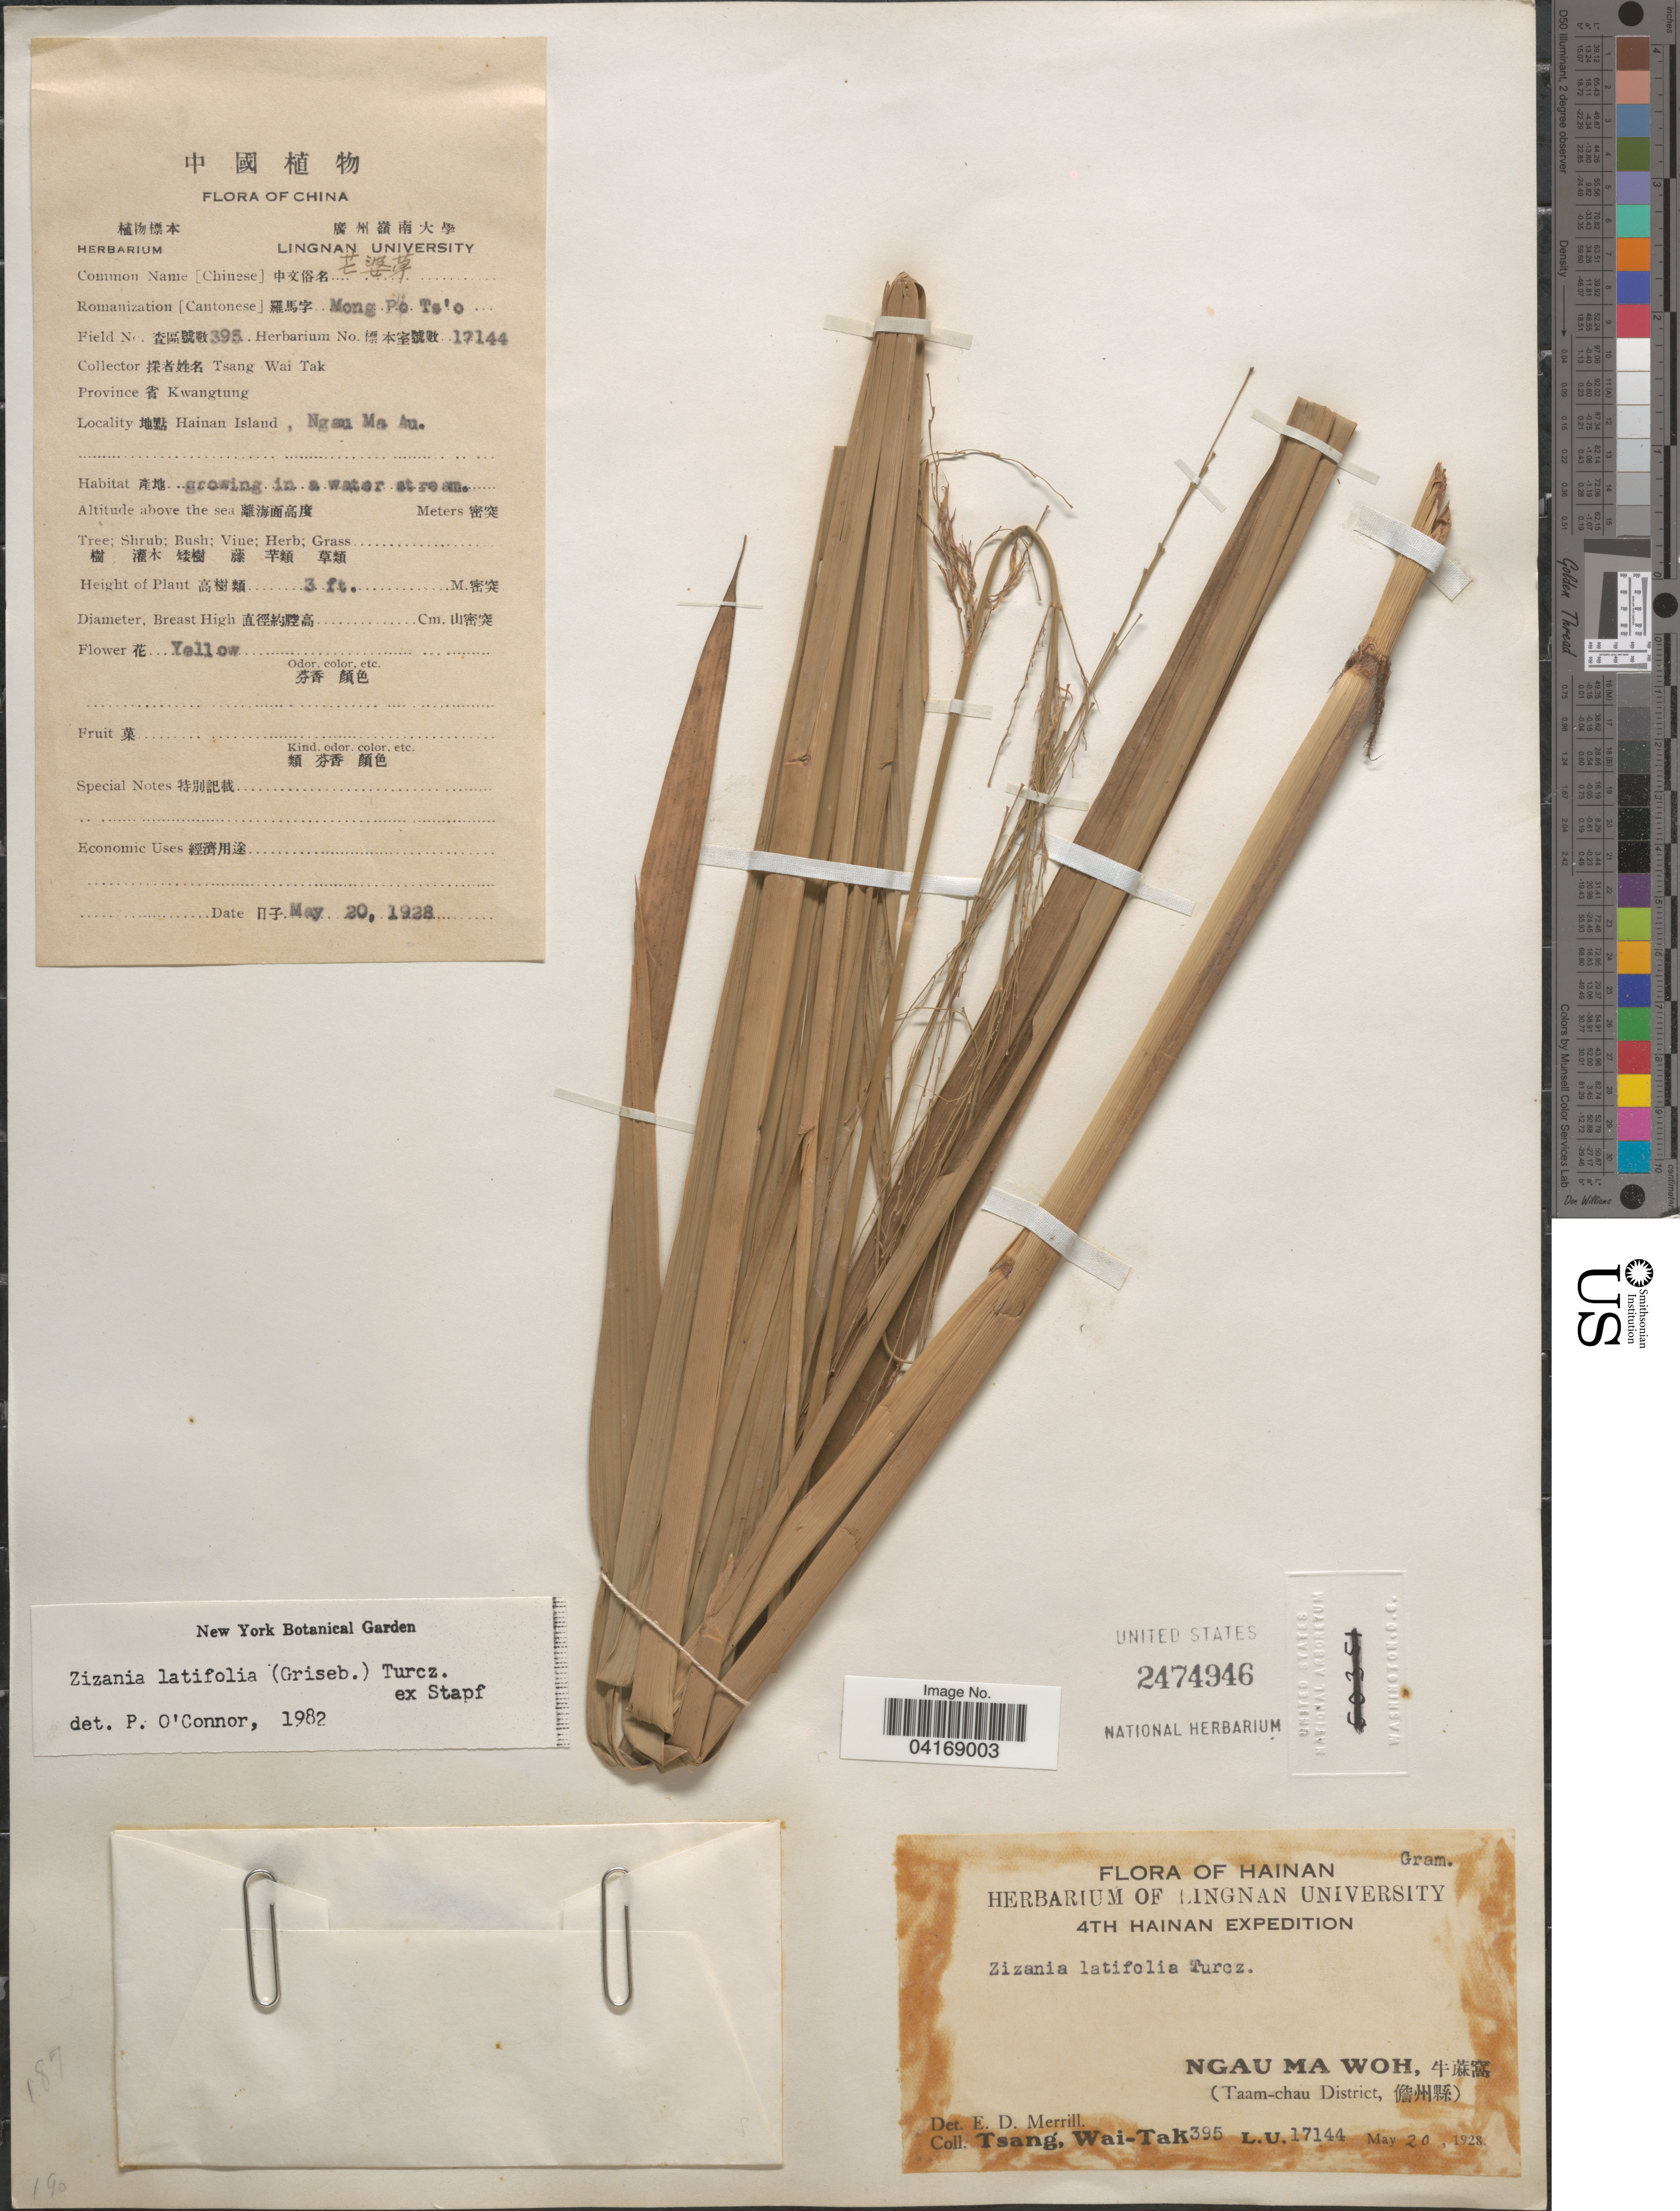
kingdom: Plantae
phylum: Tracheophyta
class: Liliopsida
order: Poales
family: Poaceae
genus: Zizania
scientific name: Zizania latifolia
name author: (Griseb.) Stapf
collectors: T. Wai-Tak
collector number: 395 L.U. 17144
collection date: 1928-05-20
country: China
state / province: Hainan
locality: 4th Hainan Expedition. Ngau Ma Woh, X. (Taam-chau District, X).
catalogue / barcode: US 2474946